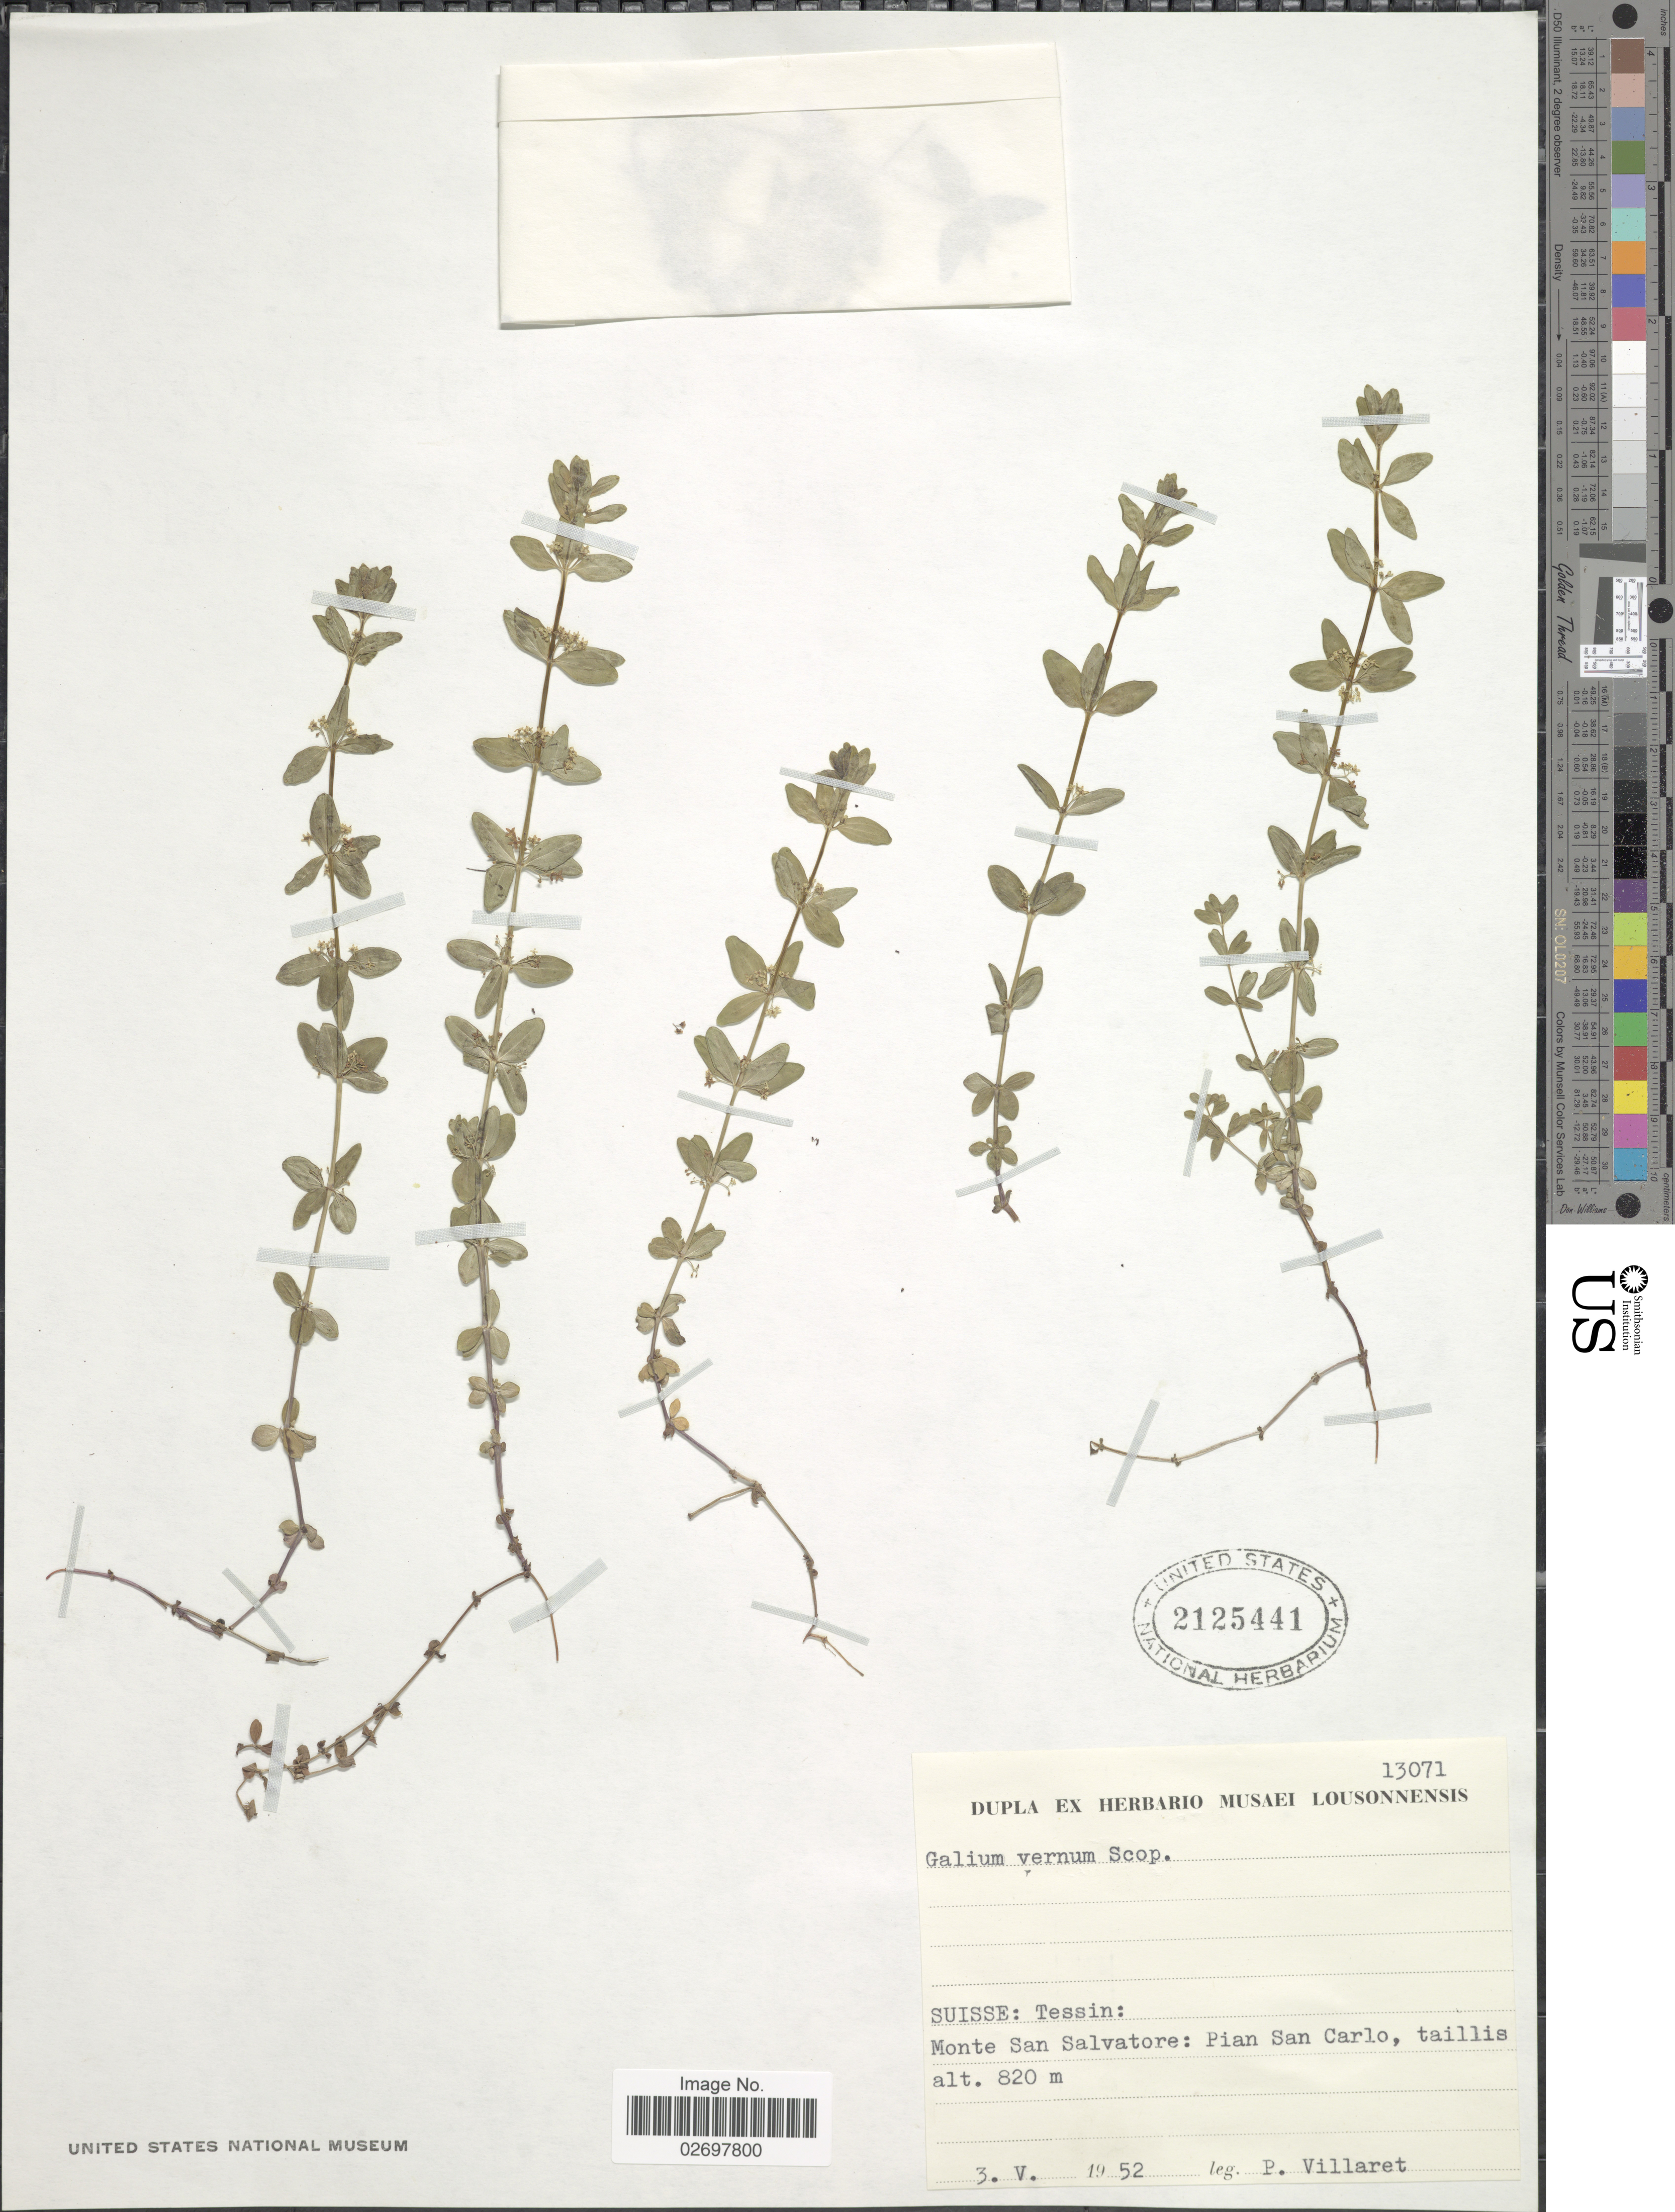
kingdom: Plantae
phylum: Tracheophyta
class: Magnoliopsida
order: Gentianales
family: Rubiaceae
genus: Galium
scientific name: Galium verum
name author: L.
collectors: P. Villaret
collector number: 13071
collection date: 1952-05-03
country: Switzerland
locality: Suisse: Tessin, Monte San Salvatore: Pian San Carlo, taillis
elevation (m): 820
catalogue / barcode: US 2125441